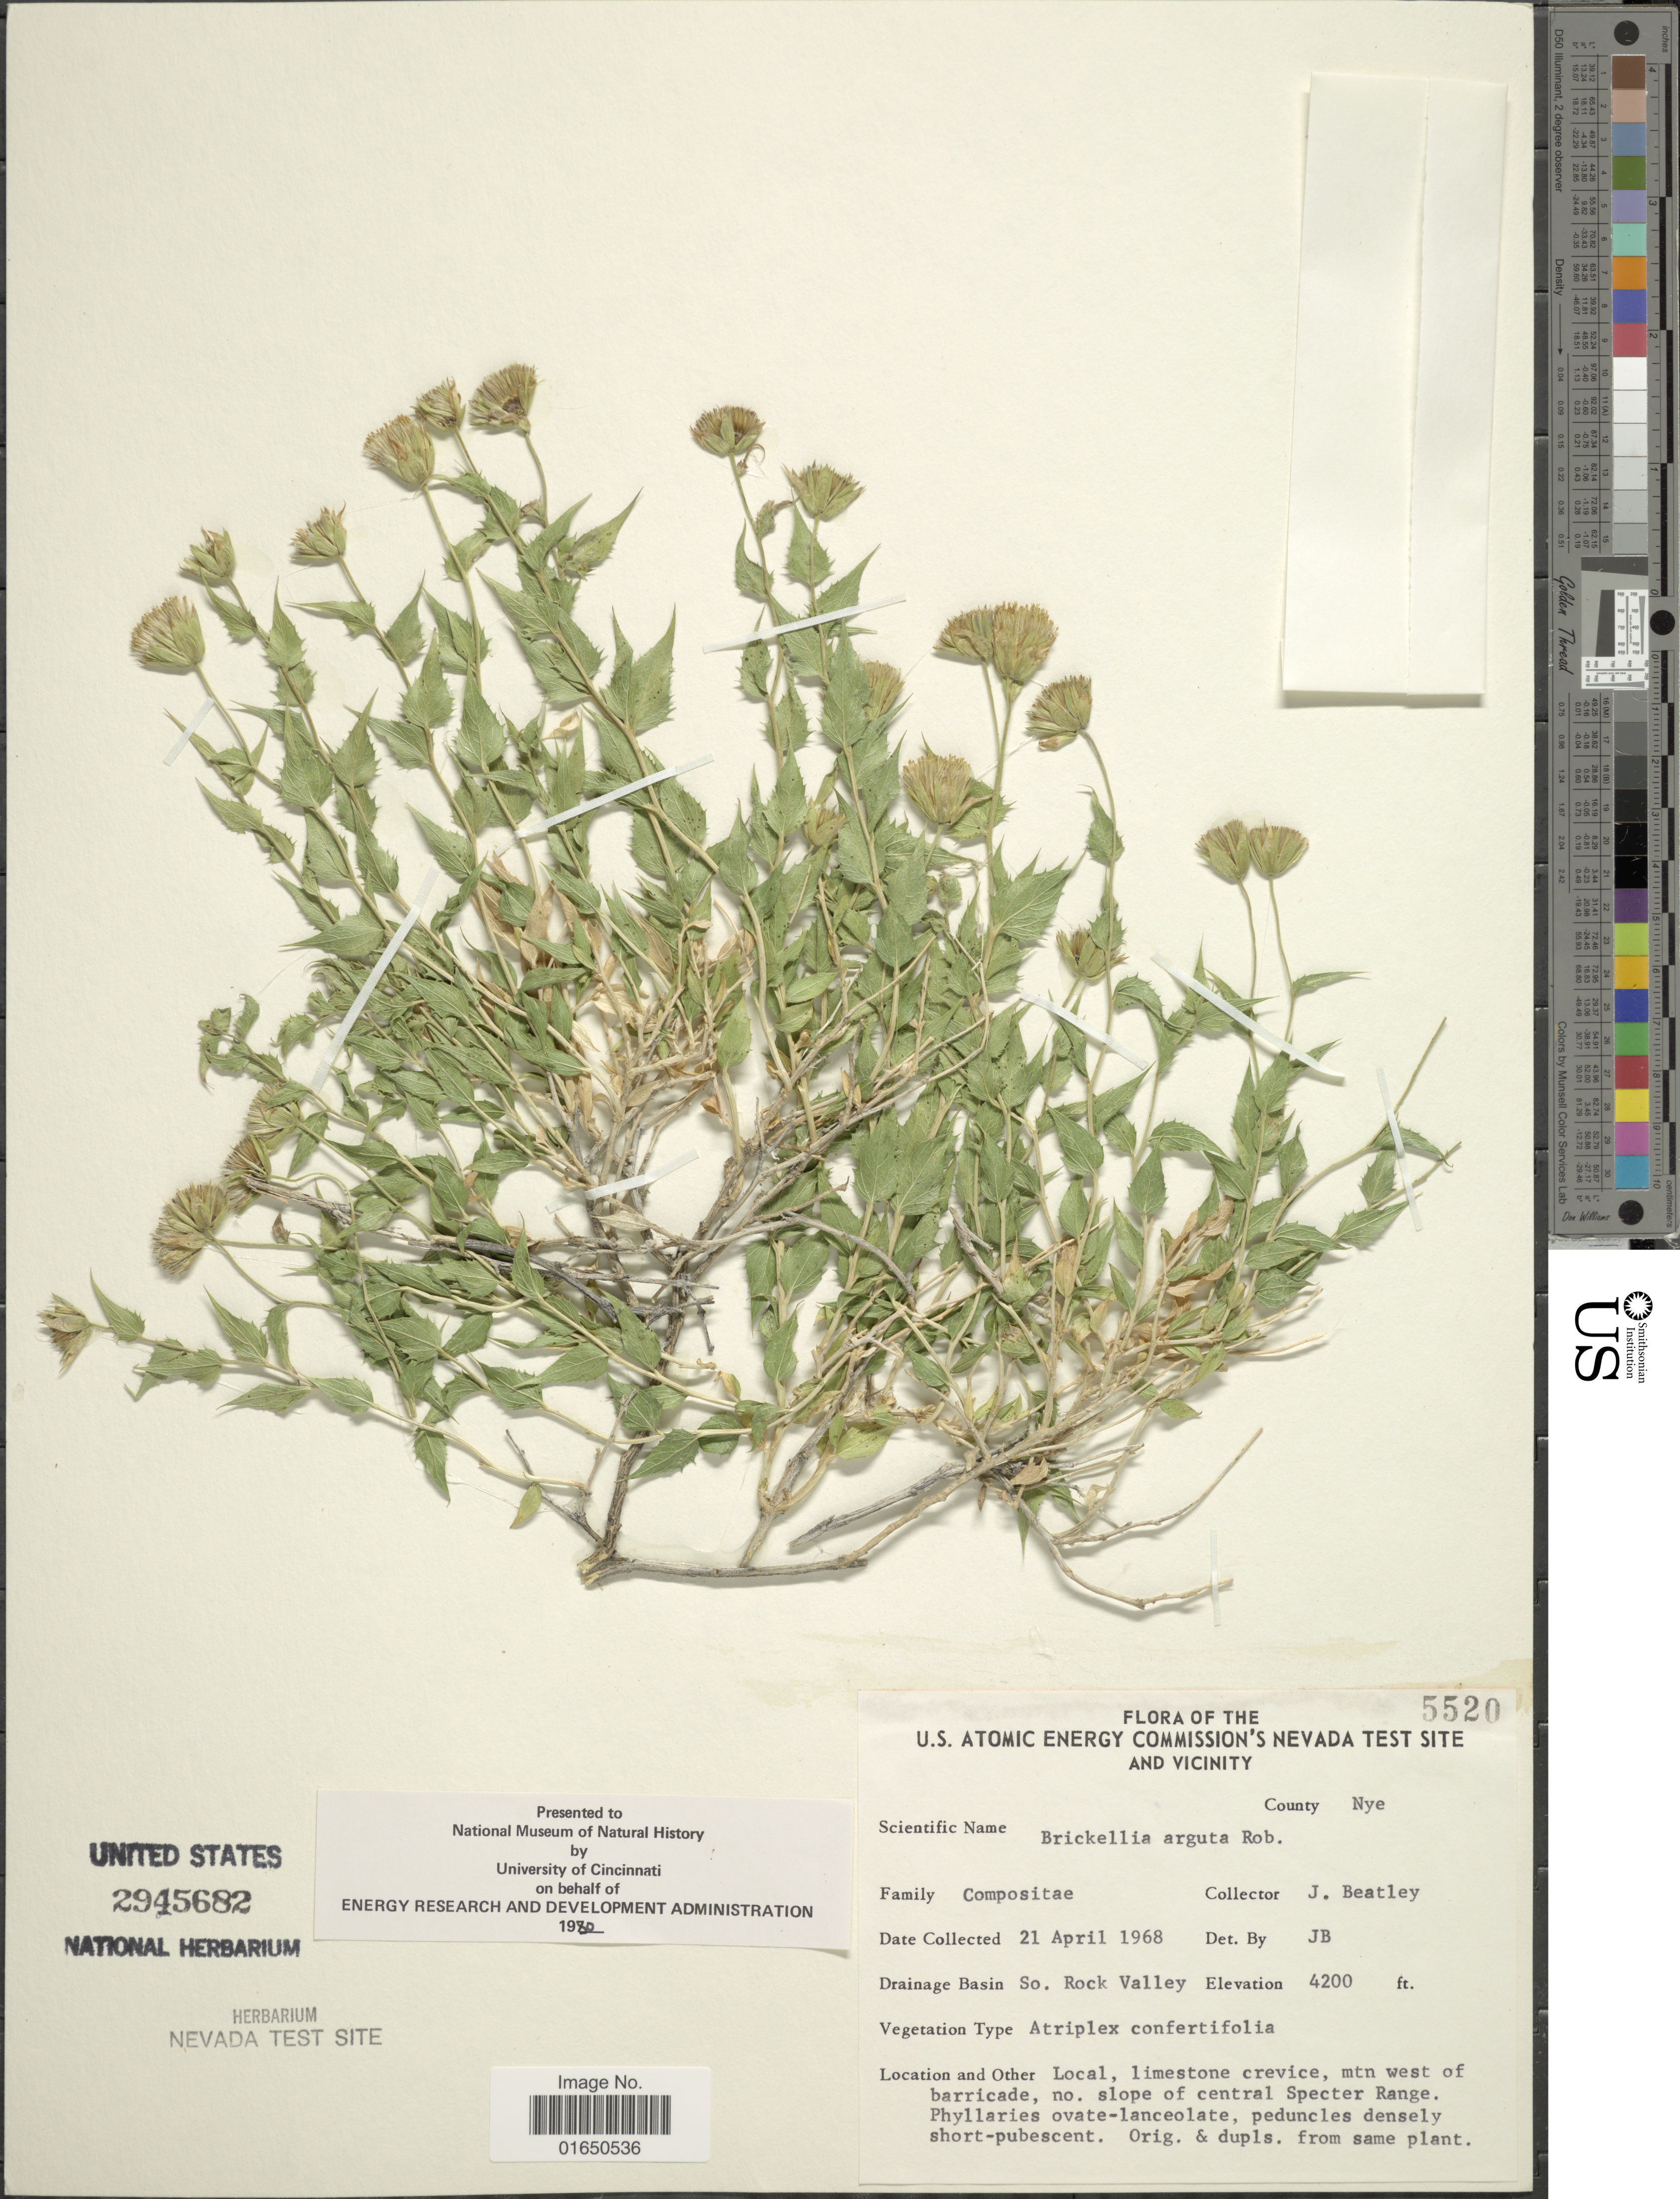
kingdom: Plantae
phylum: Tracheophyta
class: Magnoliopsida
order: Asterales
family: Asteraceae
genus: Brickellia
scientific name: Brickellia arguta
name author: B.L. Rob.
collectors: J. C. Beatley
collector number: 5520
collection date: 1968-04-21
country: United States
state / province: Nevada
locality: U. S. Atomic Energy Commission's Nevada's test site and vicinity. County Nye. Drainage Basin So. Rock Valley. mtn west of barricade, no. slope of central Specter Range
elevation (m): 1280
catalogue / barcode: US 2945682